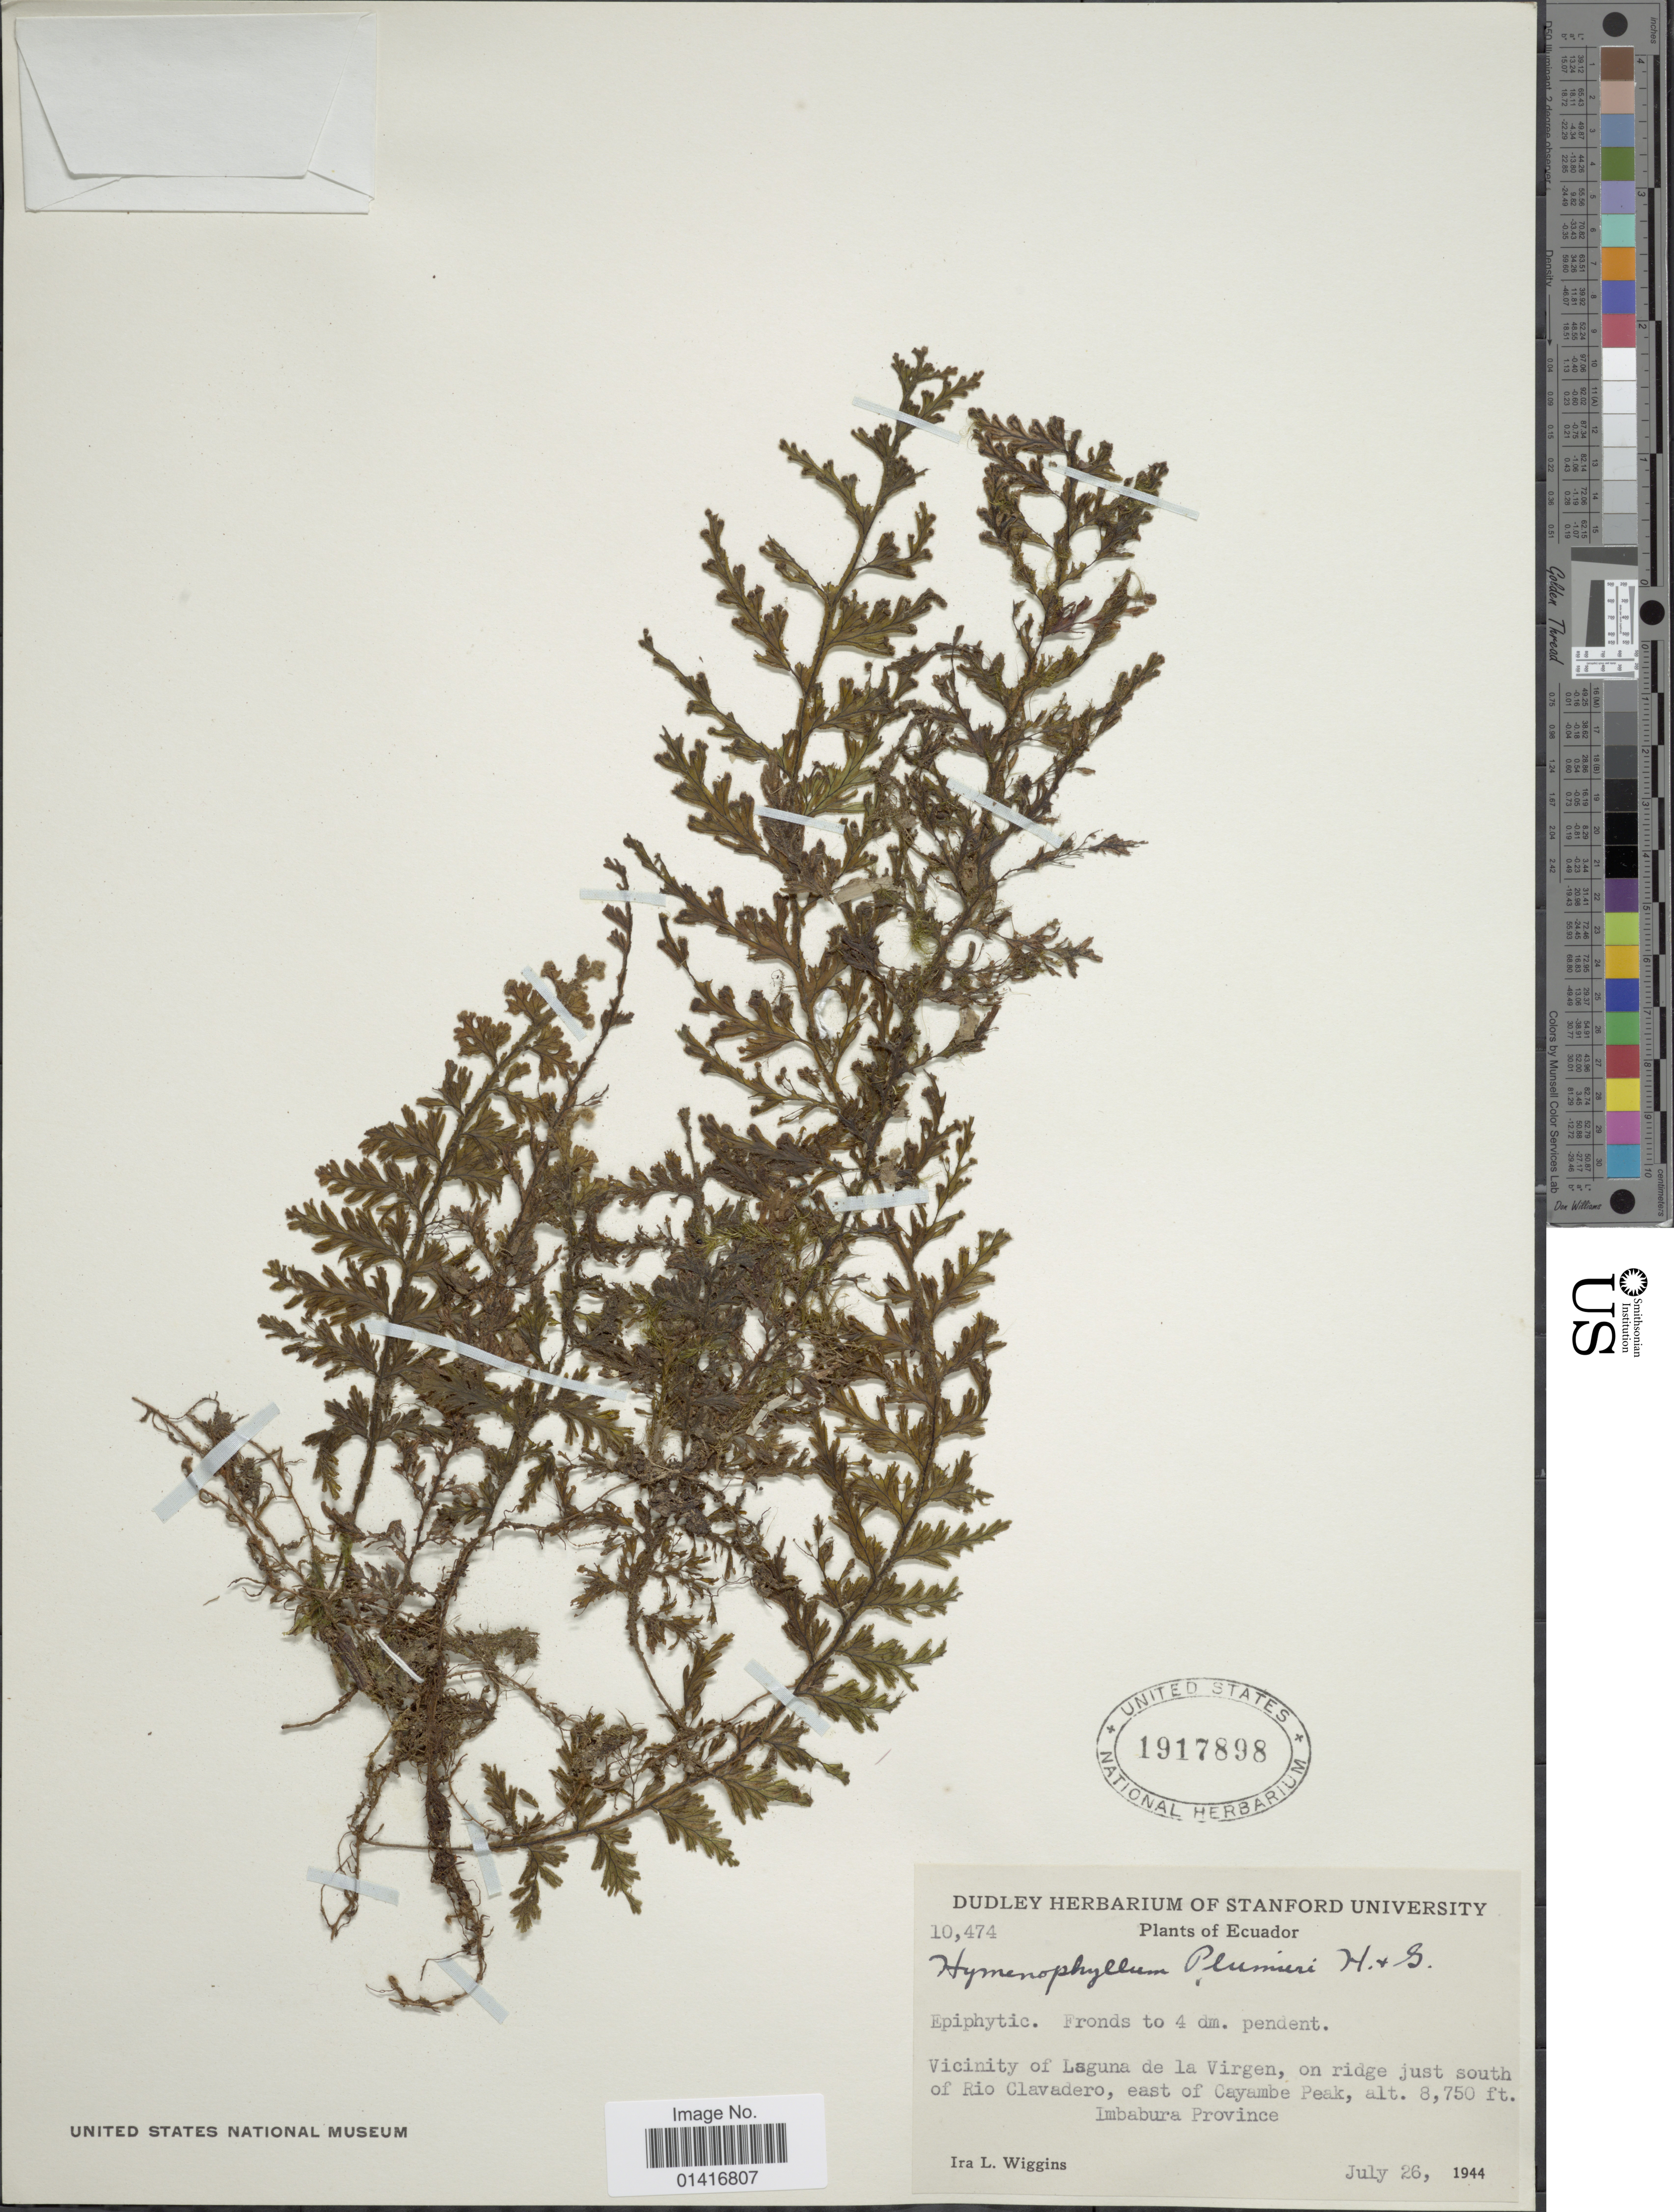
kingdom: Plantae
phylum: Tracheophyta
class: Polypodiopsida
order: Hymenophyllales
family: Hymenophyllaceae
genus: Hymenophyllum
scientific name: Hymenophyllum plumieri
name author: Hook. & Grev.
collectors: I. L. Wiggins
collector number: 10474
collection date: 1944-07-26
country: Ecuador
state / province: Imbabura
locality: Vicinity of Laguna de La Virgen, on ridge just south of Rio Clavadero, east of Cayambe Peak. Imbabura Province.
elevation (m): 2667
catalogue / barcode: US 1917898